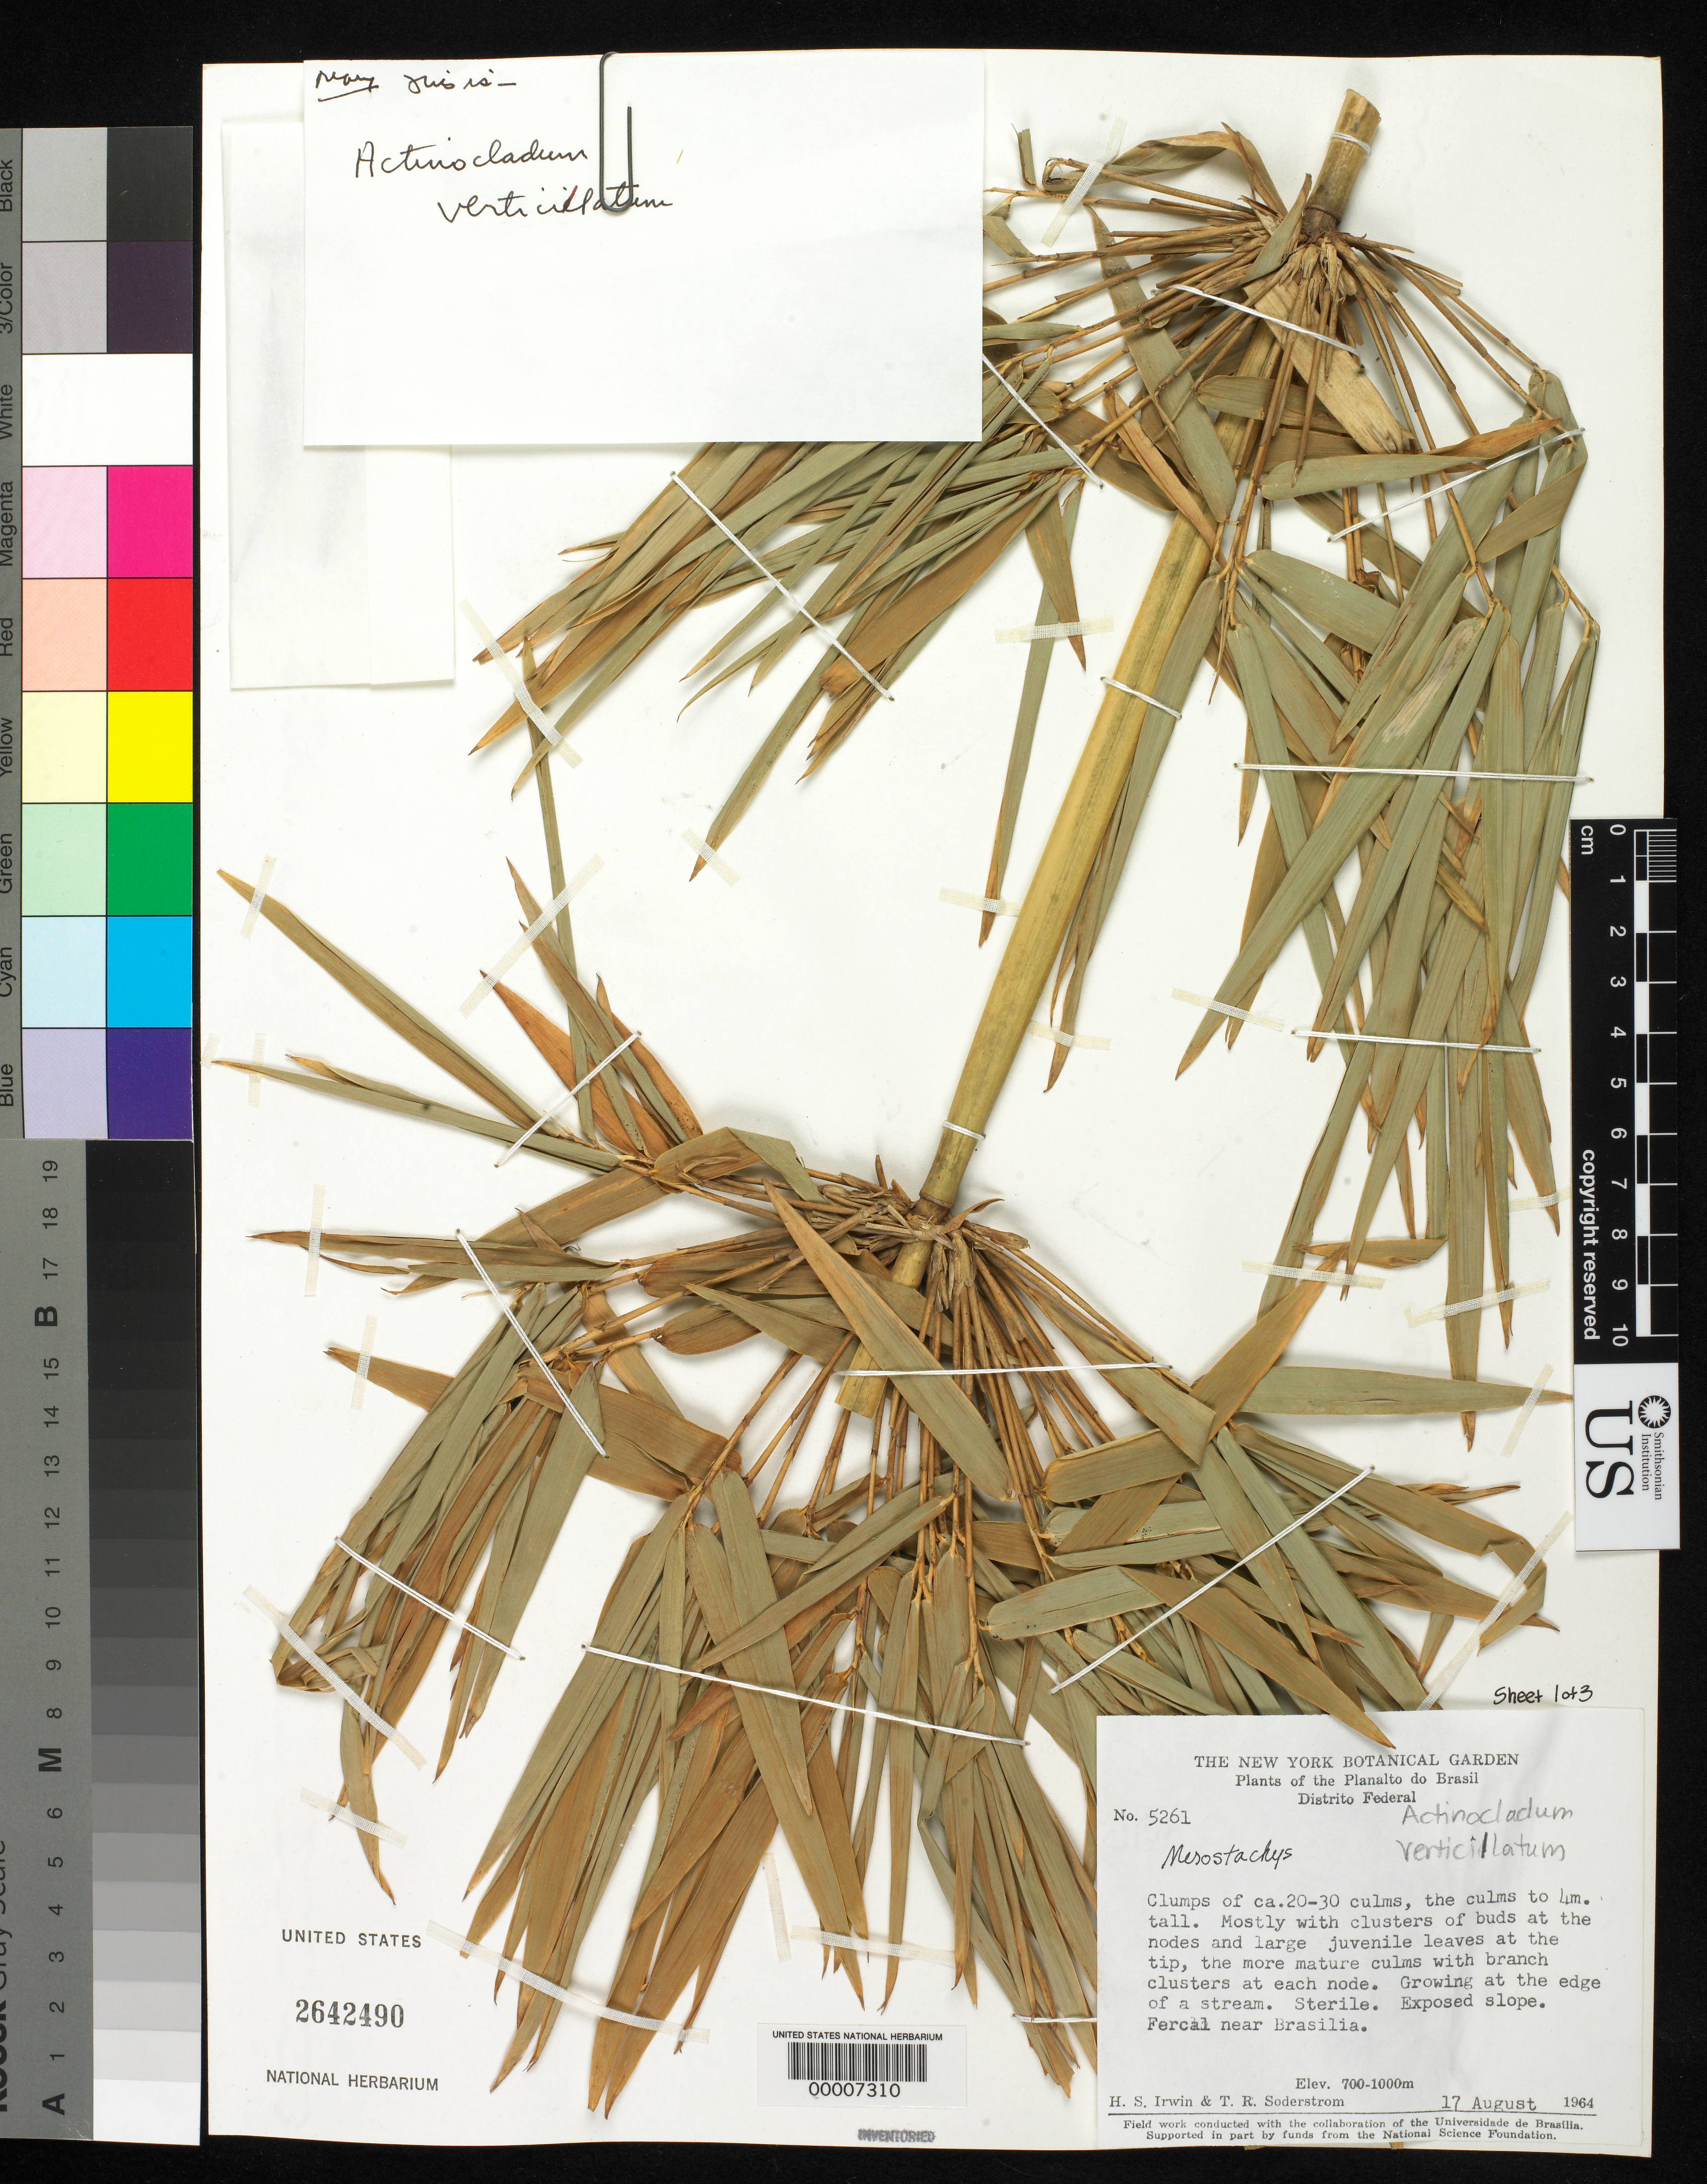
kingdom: Plantae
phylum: Tracheophyta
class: Liliopsida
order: Poales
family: Poaceae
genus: Actinocladum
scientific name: Actinocladum verticillatum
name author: (Nees) McClure ex Soderstr.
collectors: H. Irwin & T. R. Soderstrom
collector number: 5261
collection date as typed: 17 Aug 1964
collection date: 1964-08-17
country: Brazil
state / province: Distrito Federal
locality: Brasilia, Eliseu, divisa do Distrito com Goias.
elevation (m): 700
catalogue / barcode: US 2642490